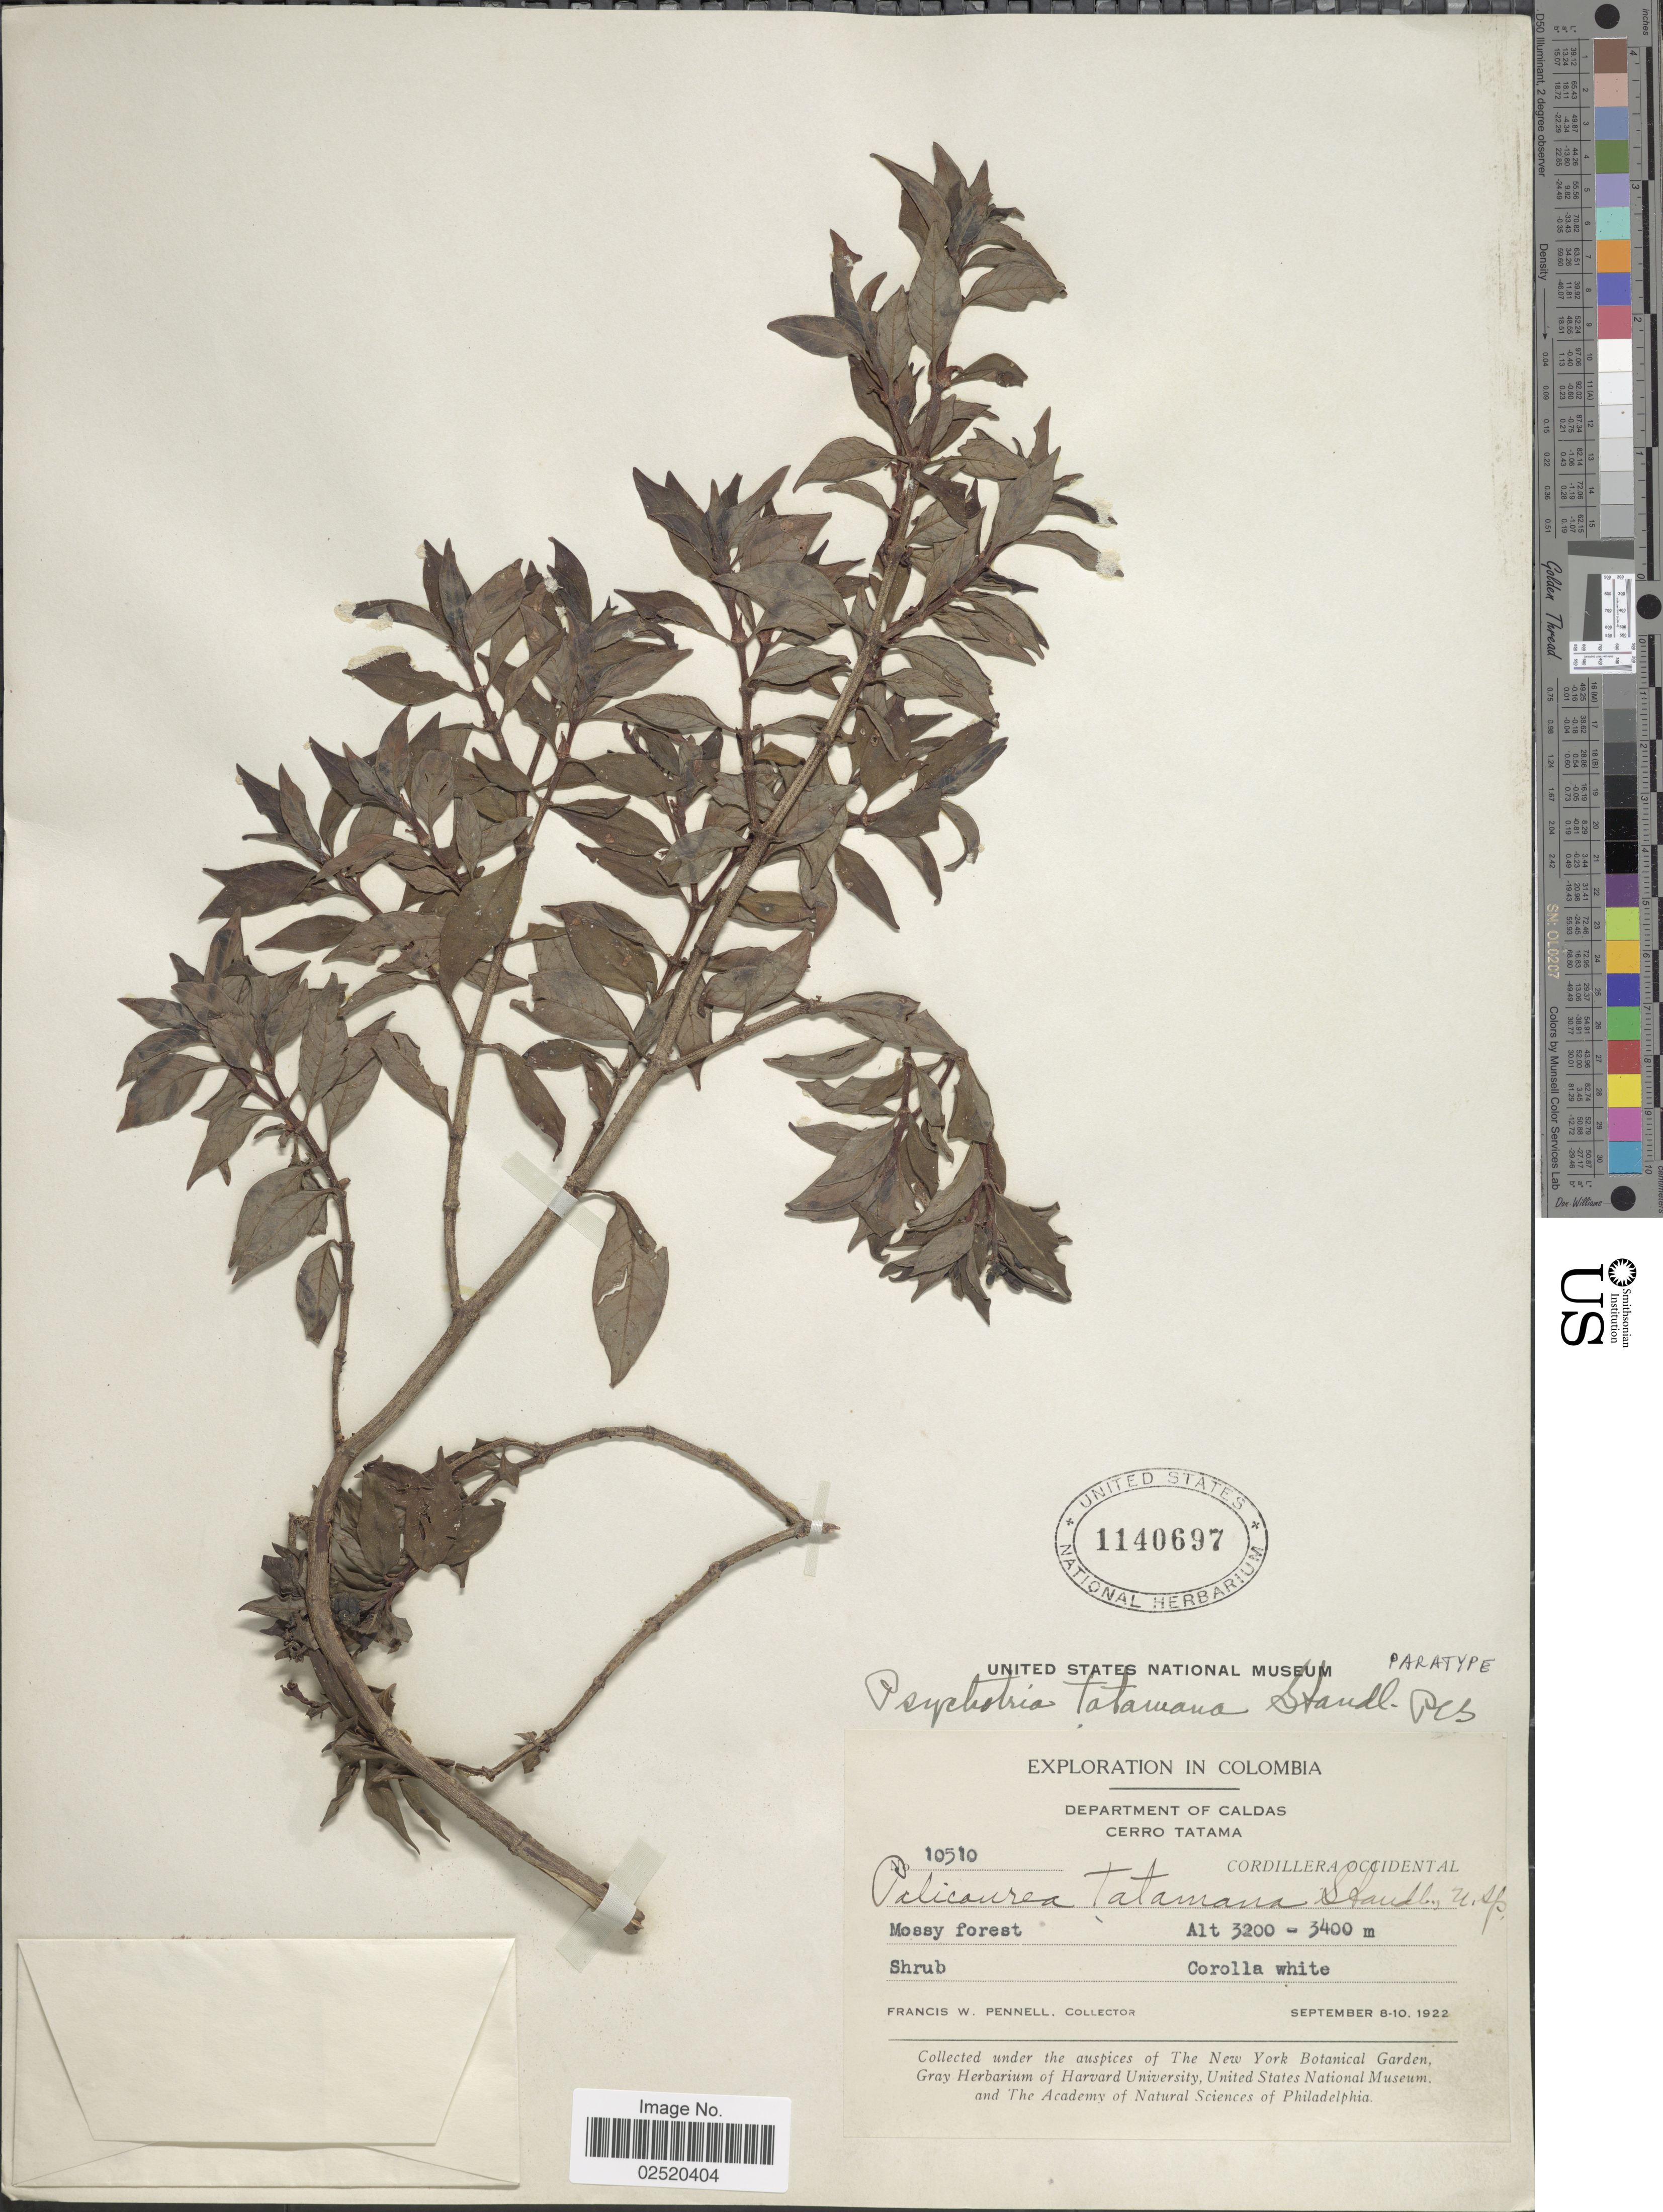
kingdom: Plantae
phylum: Tracheophyta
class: Magnoliopsida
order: Gentianales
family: Rubiaceae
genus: Psychotria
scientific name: Psychotria tatamana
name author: Standl.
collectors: F. W. Pennell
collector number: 10510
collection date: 1922-09-08/1922-09-10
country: Colombia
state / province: Caldas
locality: Cerro Tatama. Cordillera Occidental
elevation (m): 3200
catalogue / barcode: US 1140697